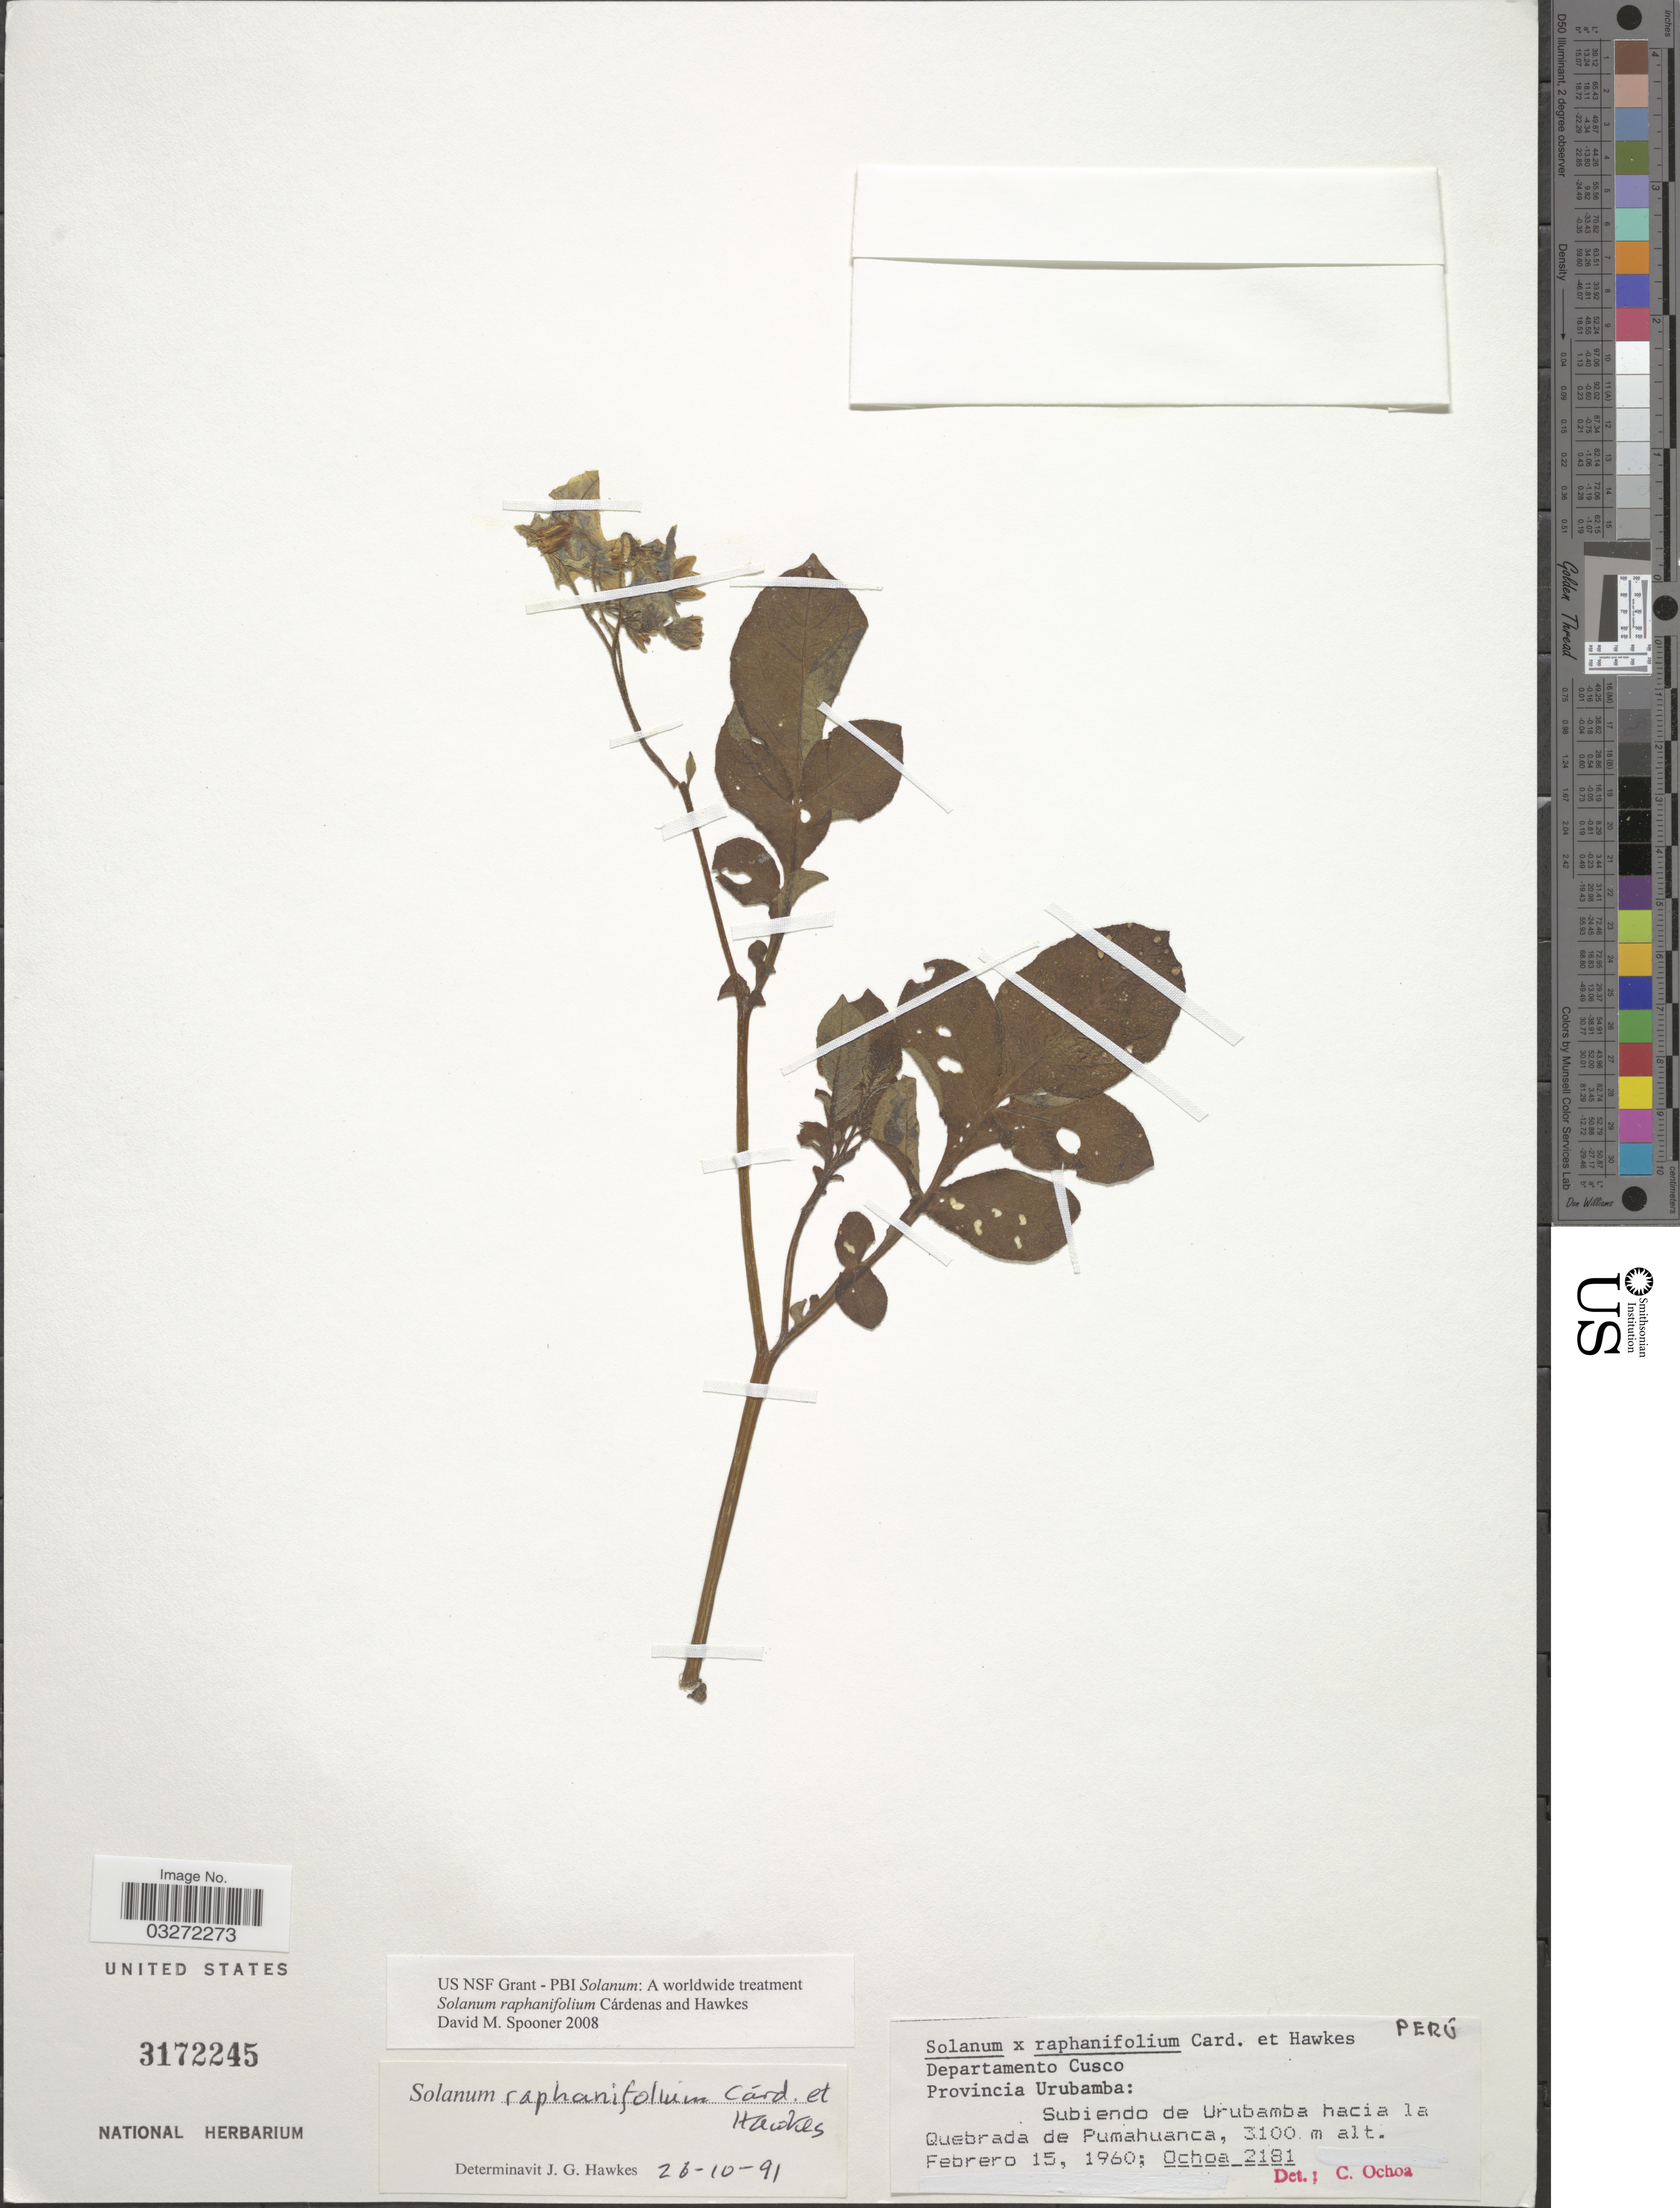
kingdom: Plantae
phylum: Tracheophyta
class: Magnoliopsida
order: Solanales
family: Solanaceae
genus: Solanum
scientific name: Solanum raphanifolium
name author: Cárdenas & Hawkes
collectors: -. Ochoa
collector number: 2181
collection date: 1960-02-15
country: Peru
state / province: Cusco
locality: Departamento Cusco, Provincia Urubamba: Subiendo de Urubamba hacia la Quebrada de Pumahuanca.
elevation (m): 3100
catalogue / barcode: US 3172245